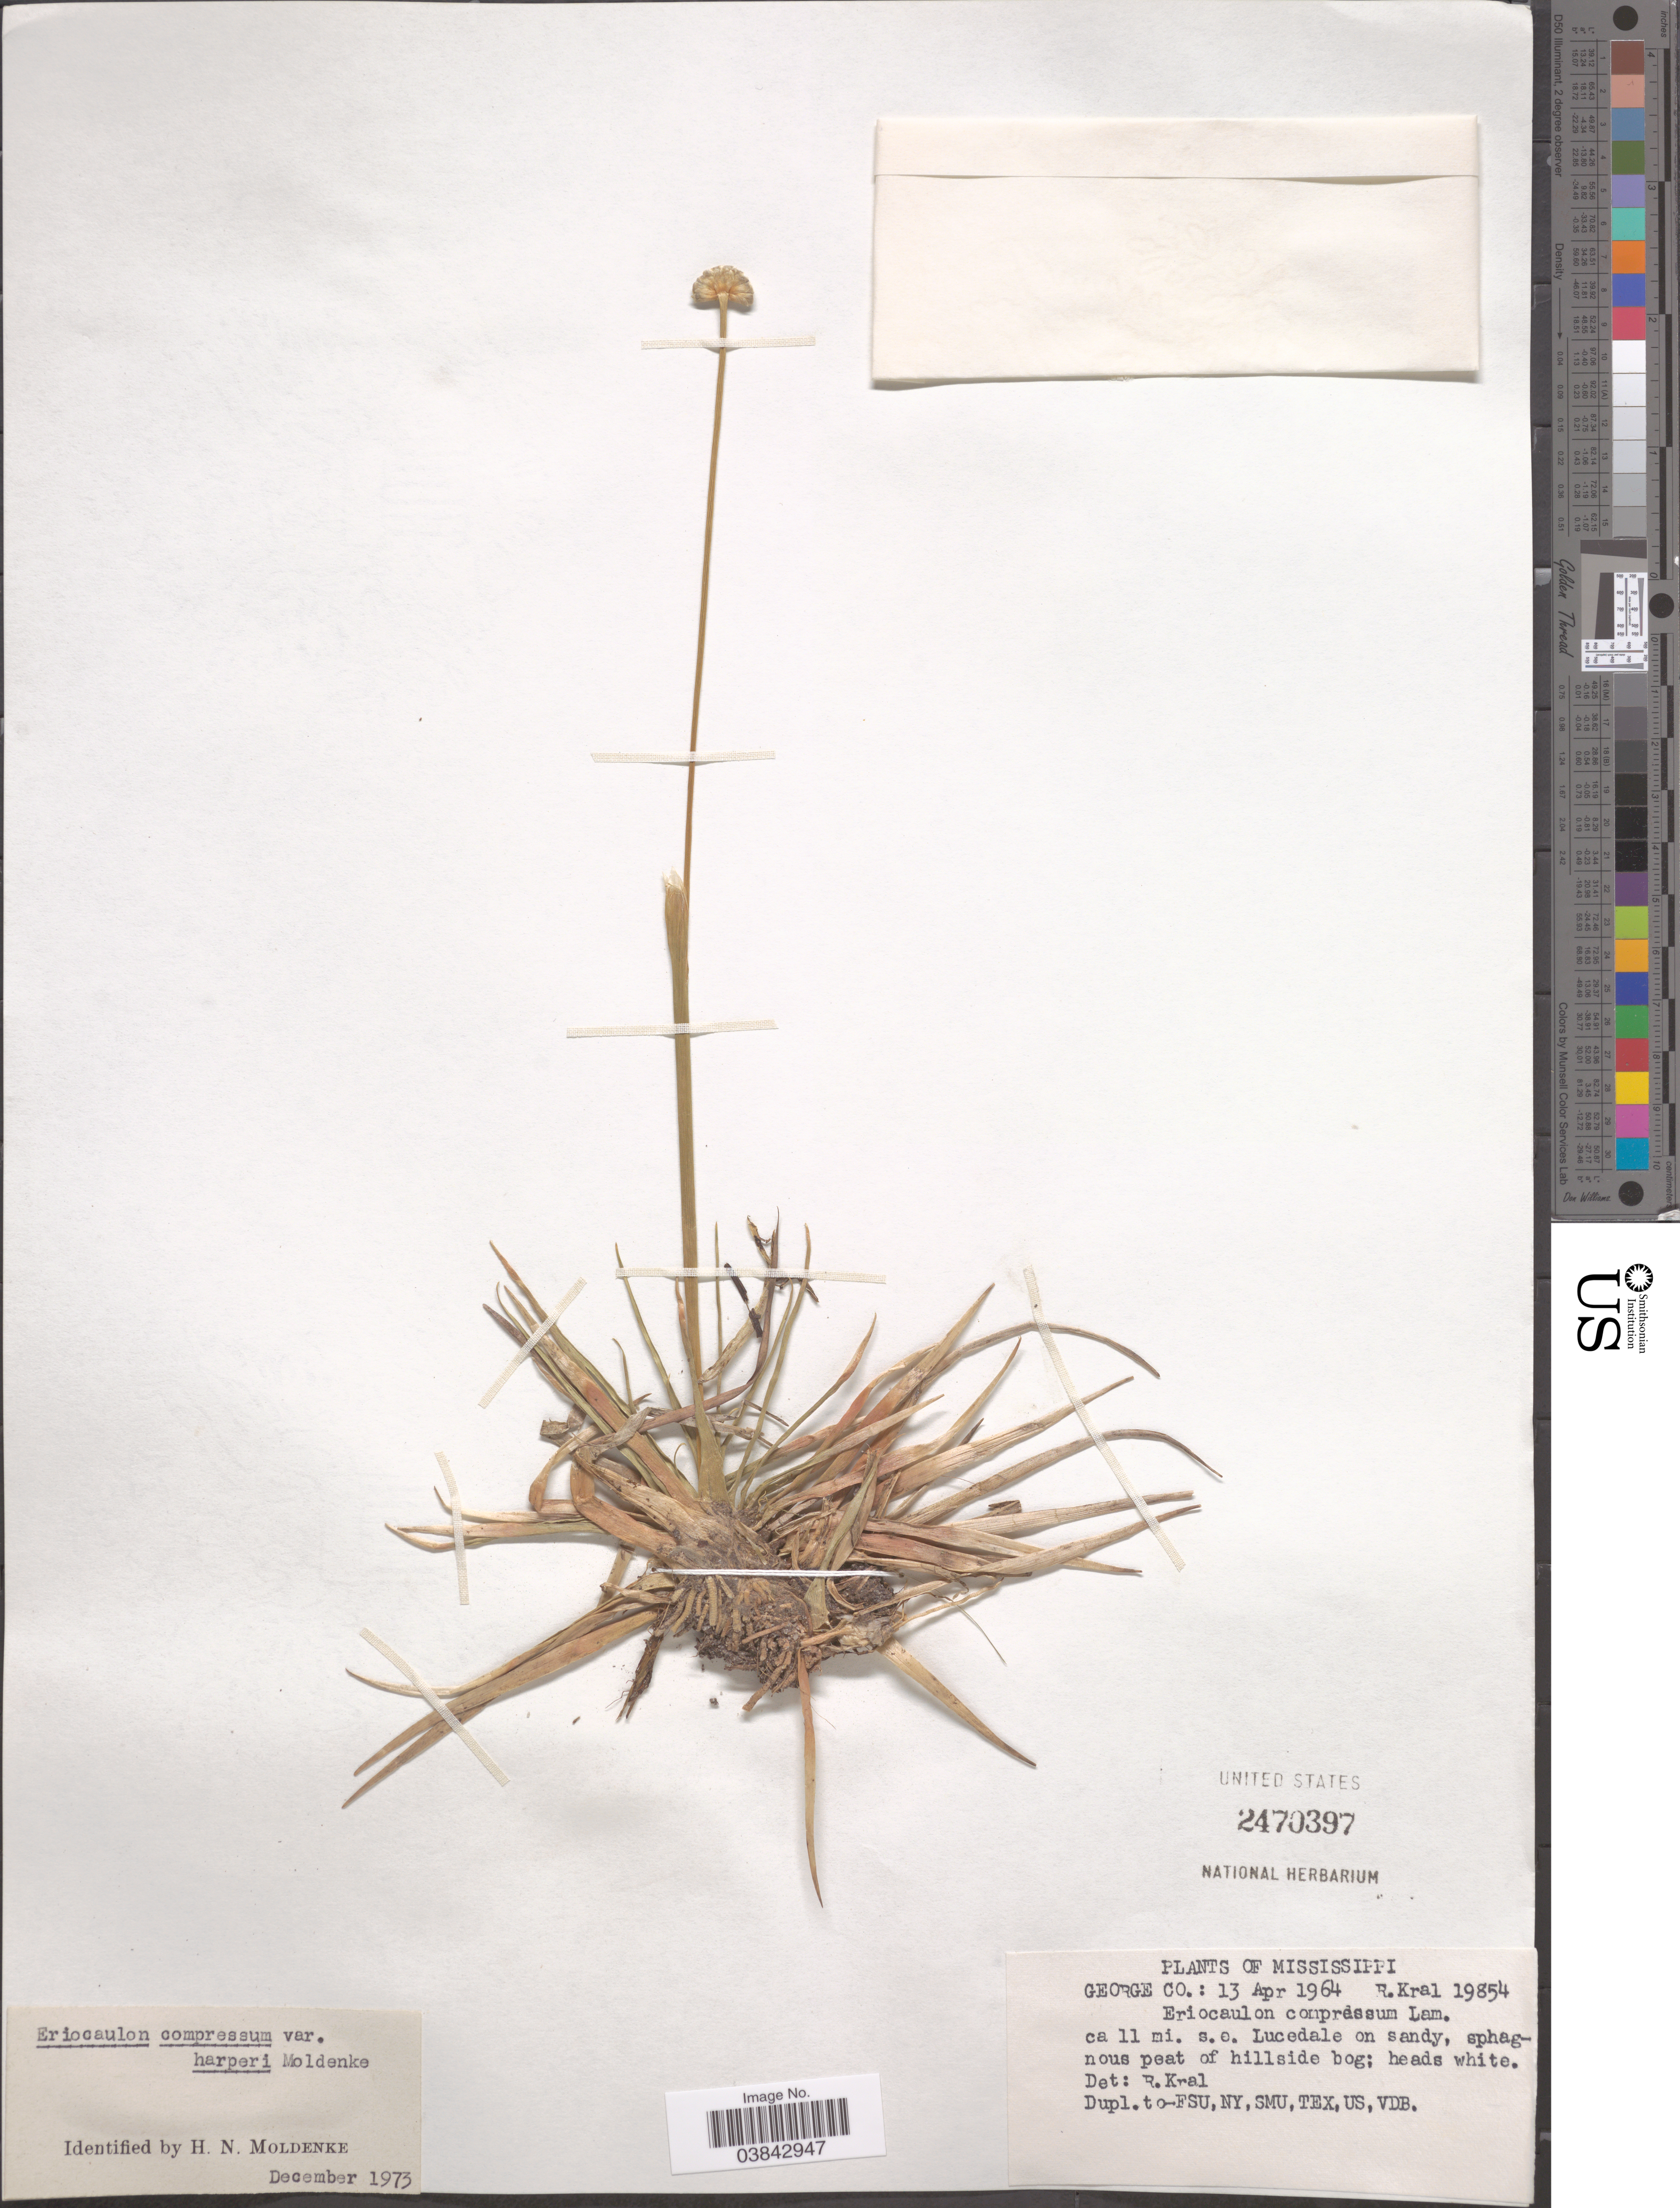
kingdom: Plantae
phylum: Tracheophyta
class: Liliopsida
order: Poales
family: Eriocaulaceae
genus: Eriocaulon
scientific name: Eriocaulon compressum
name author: Lam.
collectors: R. Kral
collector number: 19854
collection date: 1964-04-13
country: United States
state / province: Mississippi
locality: George Co. Ca 11 mi. s.e. Lucedale.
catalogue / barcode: US 2470397